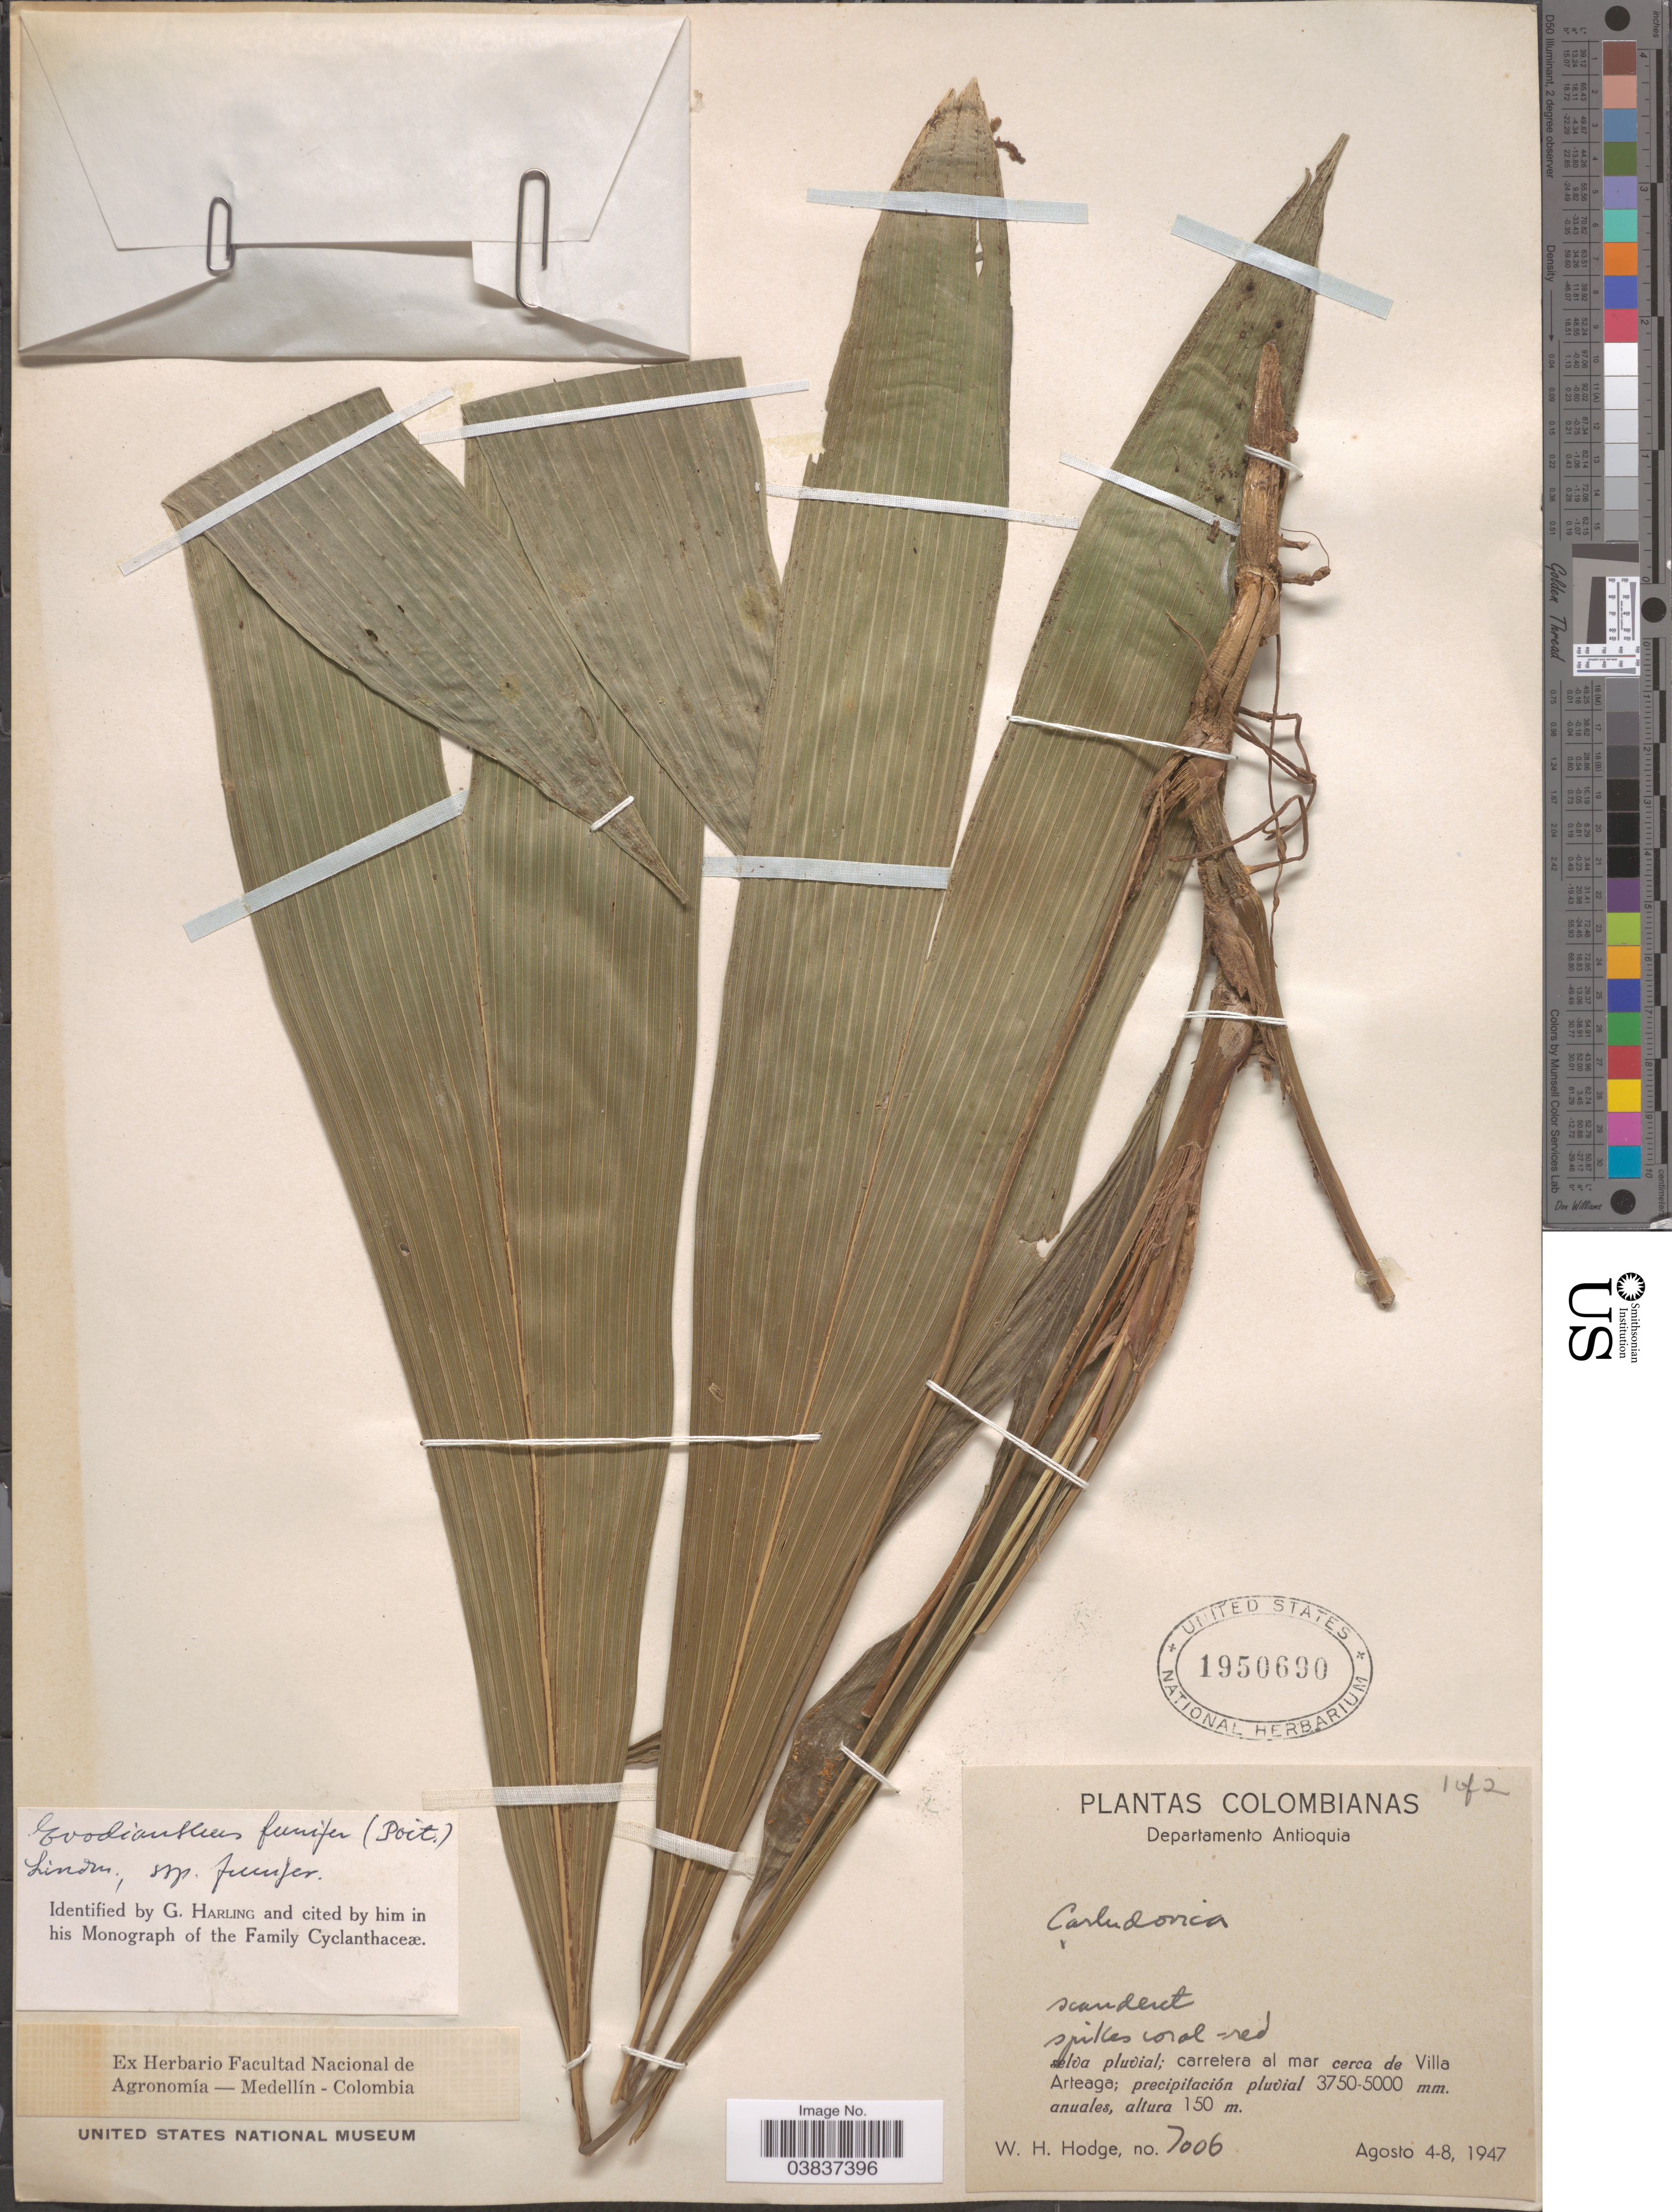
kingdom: Plantae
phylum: Tracheophyta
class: Liliopsida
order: Pandanales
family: Cyclanthaceae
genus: Evodianthus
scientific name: Evodianthus funifer subsp. funifer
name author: (Poit.) Lindm.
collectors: W. Hodge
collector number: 7006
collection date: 1947-08-04/1947-08-08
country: Colombia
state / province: Antioquia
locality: Departamento Antioquia. Carretera al mar cerca de Villa Arteaga.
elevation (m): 150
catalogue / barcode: US 1950690